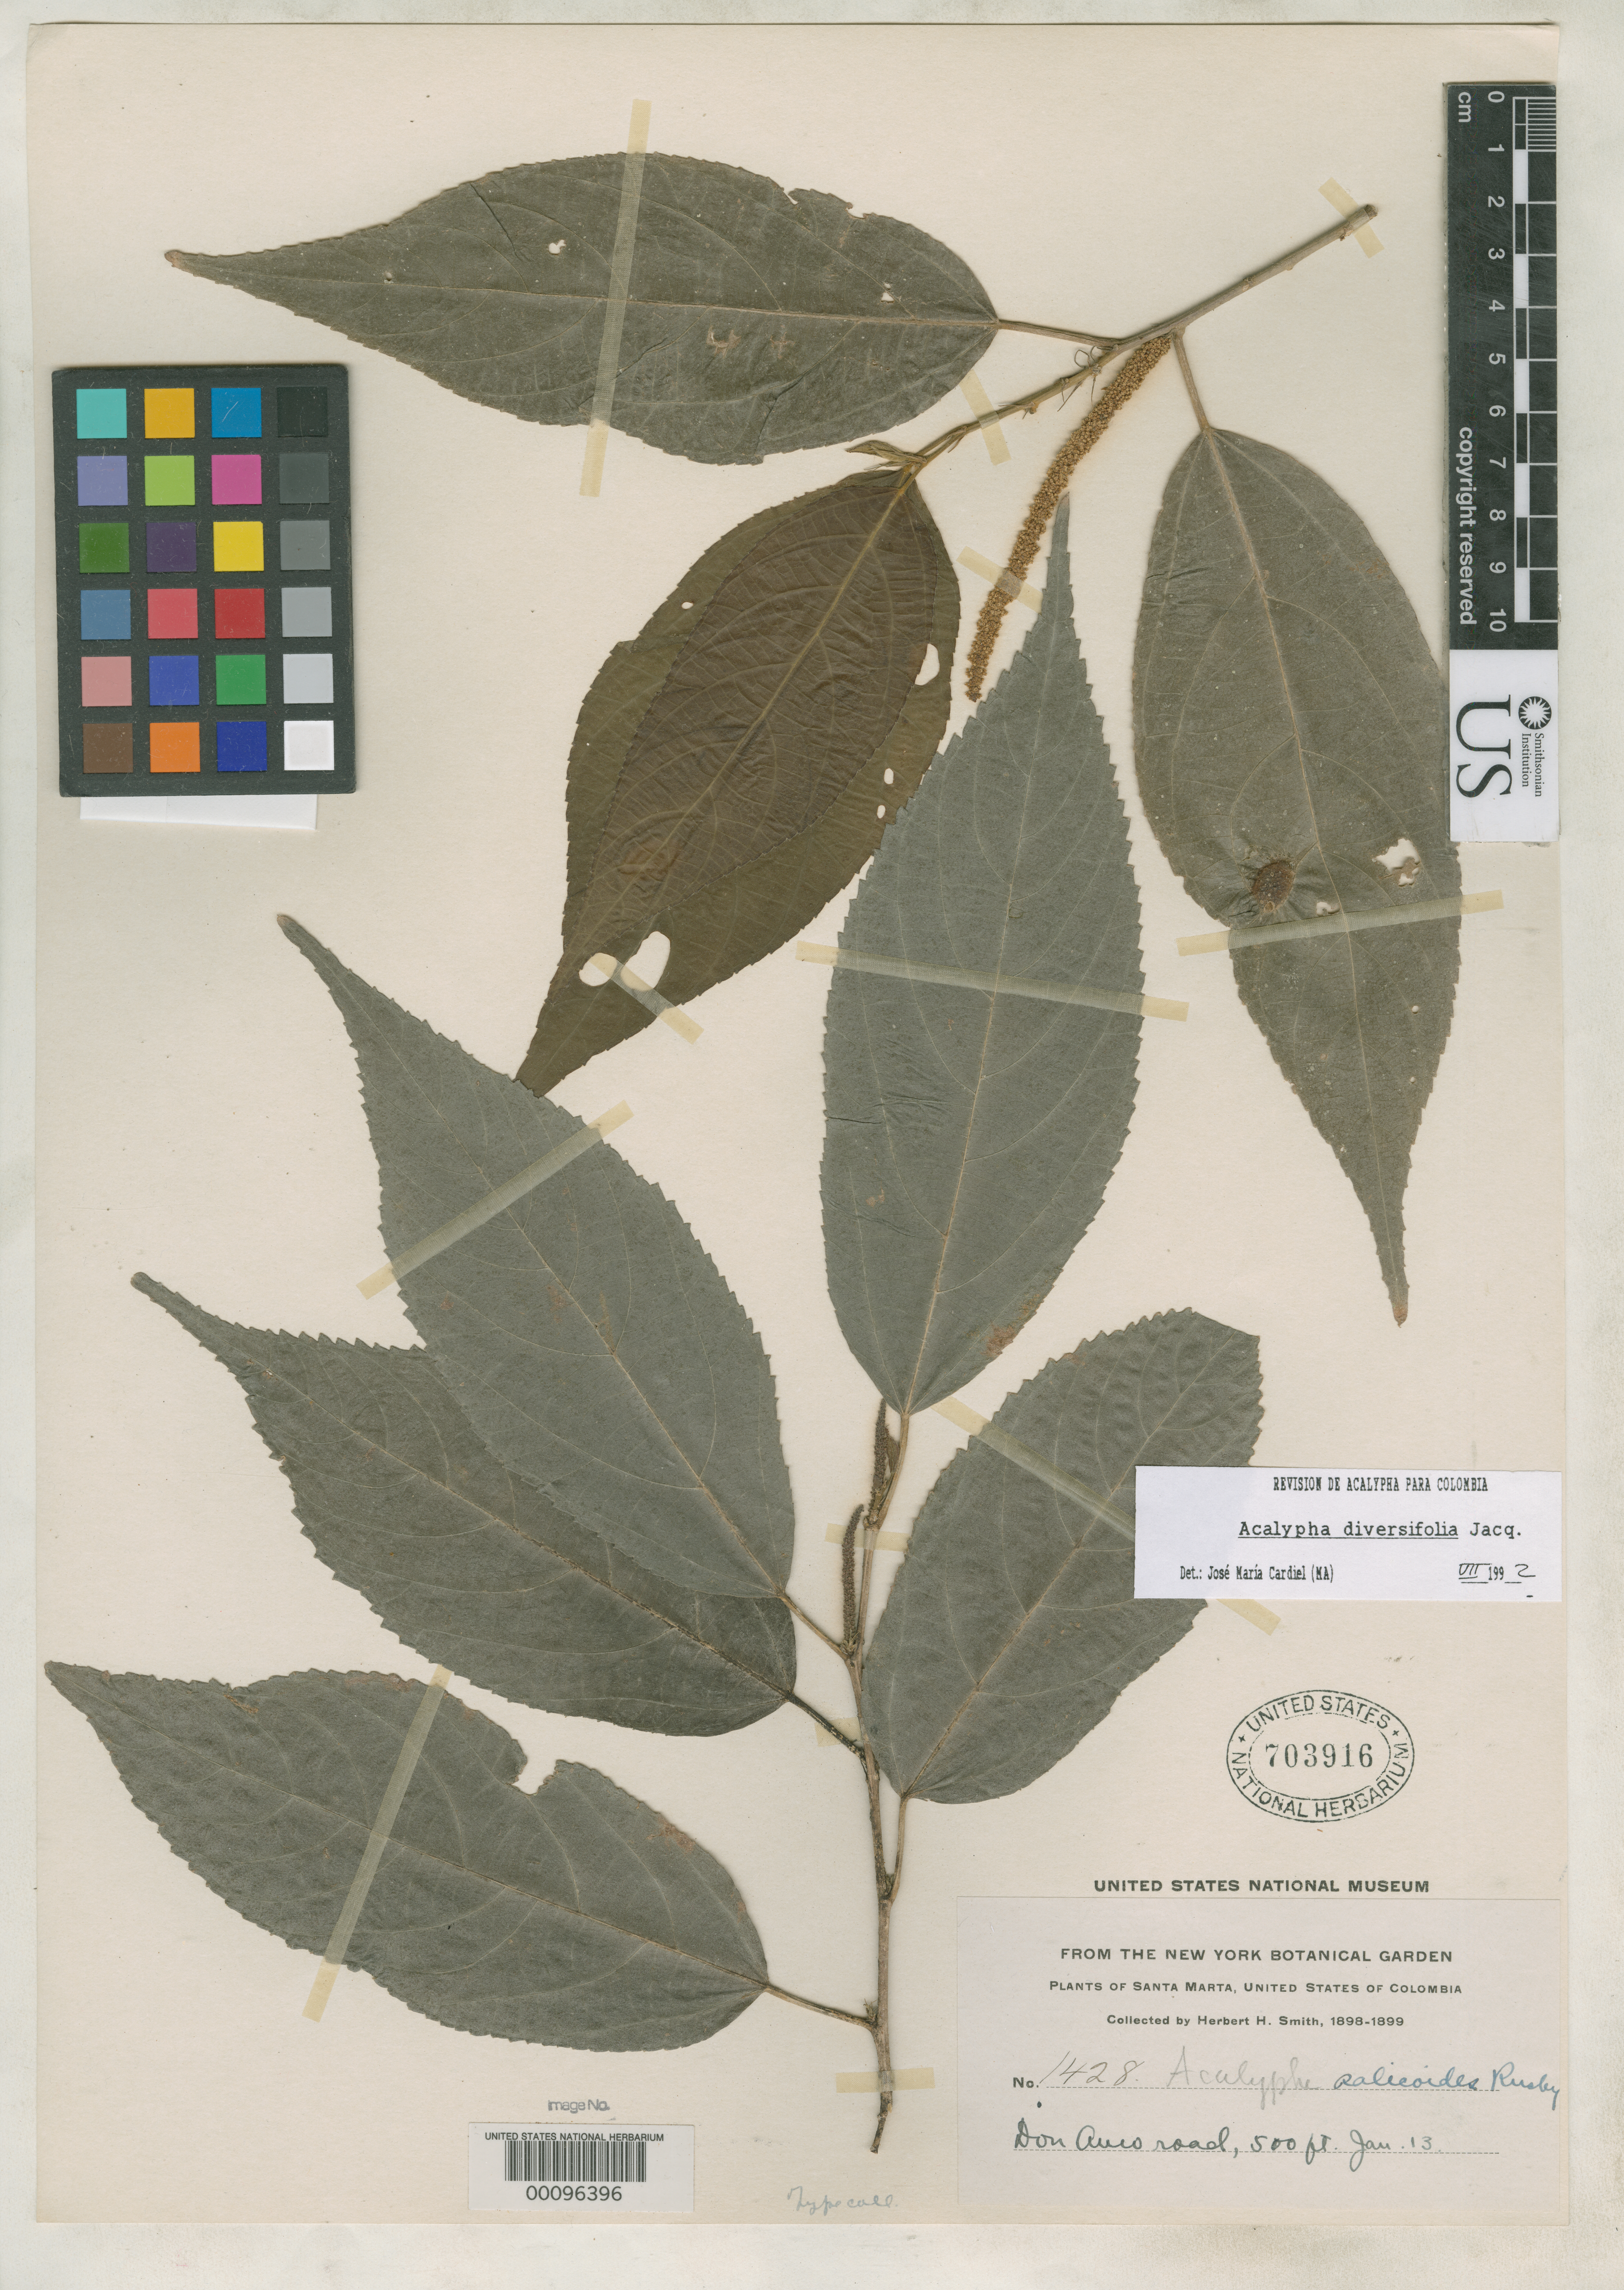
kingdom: Plantae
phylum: Tracheophyta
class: Magnoliopsida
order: Malpighiales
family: Euphorbiaceae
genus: Acalypha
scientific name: Acalypha salicoides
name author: Rusby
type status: Isosyntype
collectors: Herbert H. Smith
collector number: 1428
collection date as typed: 13 Jan 1899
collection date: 1899-01-13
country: Colombia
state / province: Magdalena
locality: Don Amo road, Santa Marta.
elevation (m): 152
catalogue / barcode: US 703916